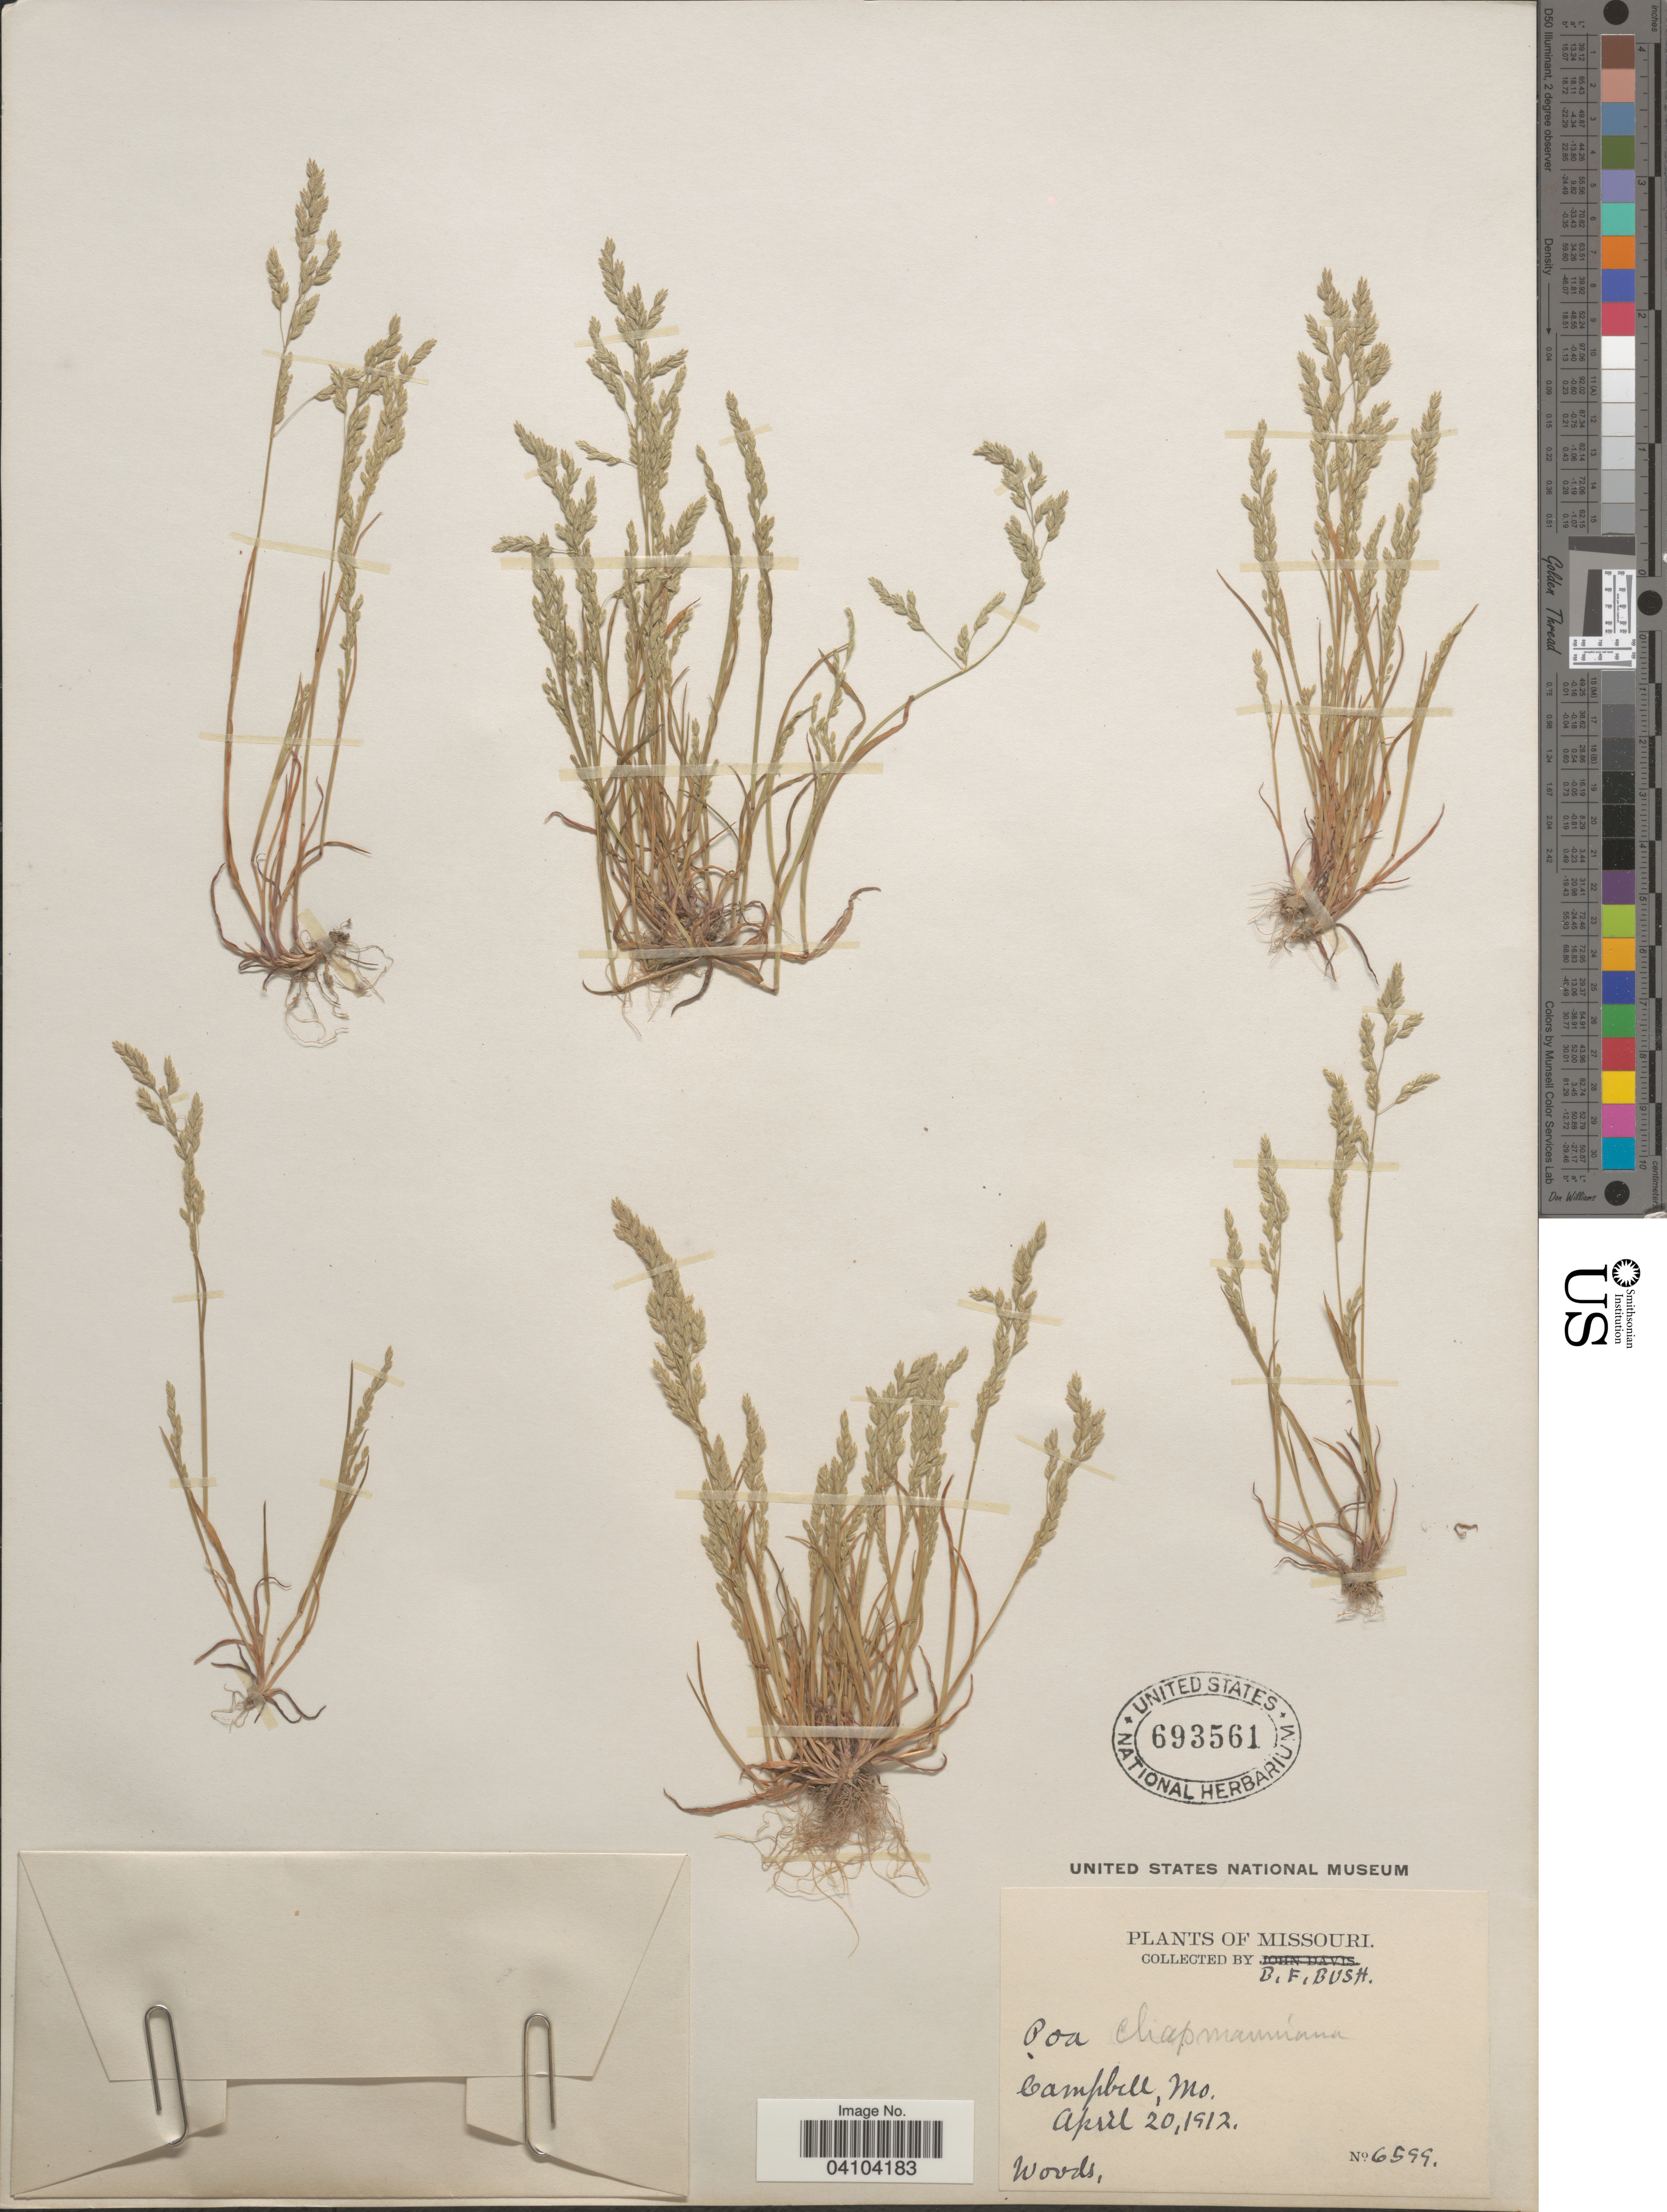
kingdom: Plantae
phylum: Tracheophyta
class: Liliopsida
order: Poales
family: Poaceae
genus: Poa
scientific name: Poa chapmaniana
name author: Scribn.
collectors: B. F. Bush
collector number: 6599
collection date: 1912-04-20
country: United States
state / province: Missouri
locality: Campbell.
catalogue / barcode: US 693561